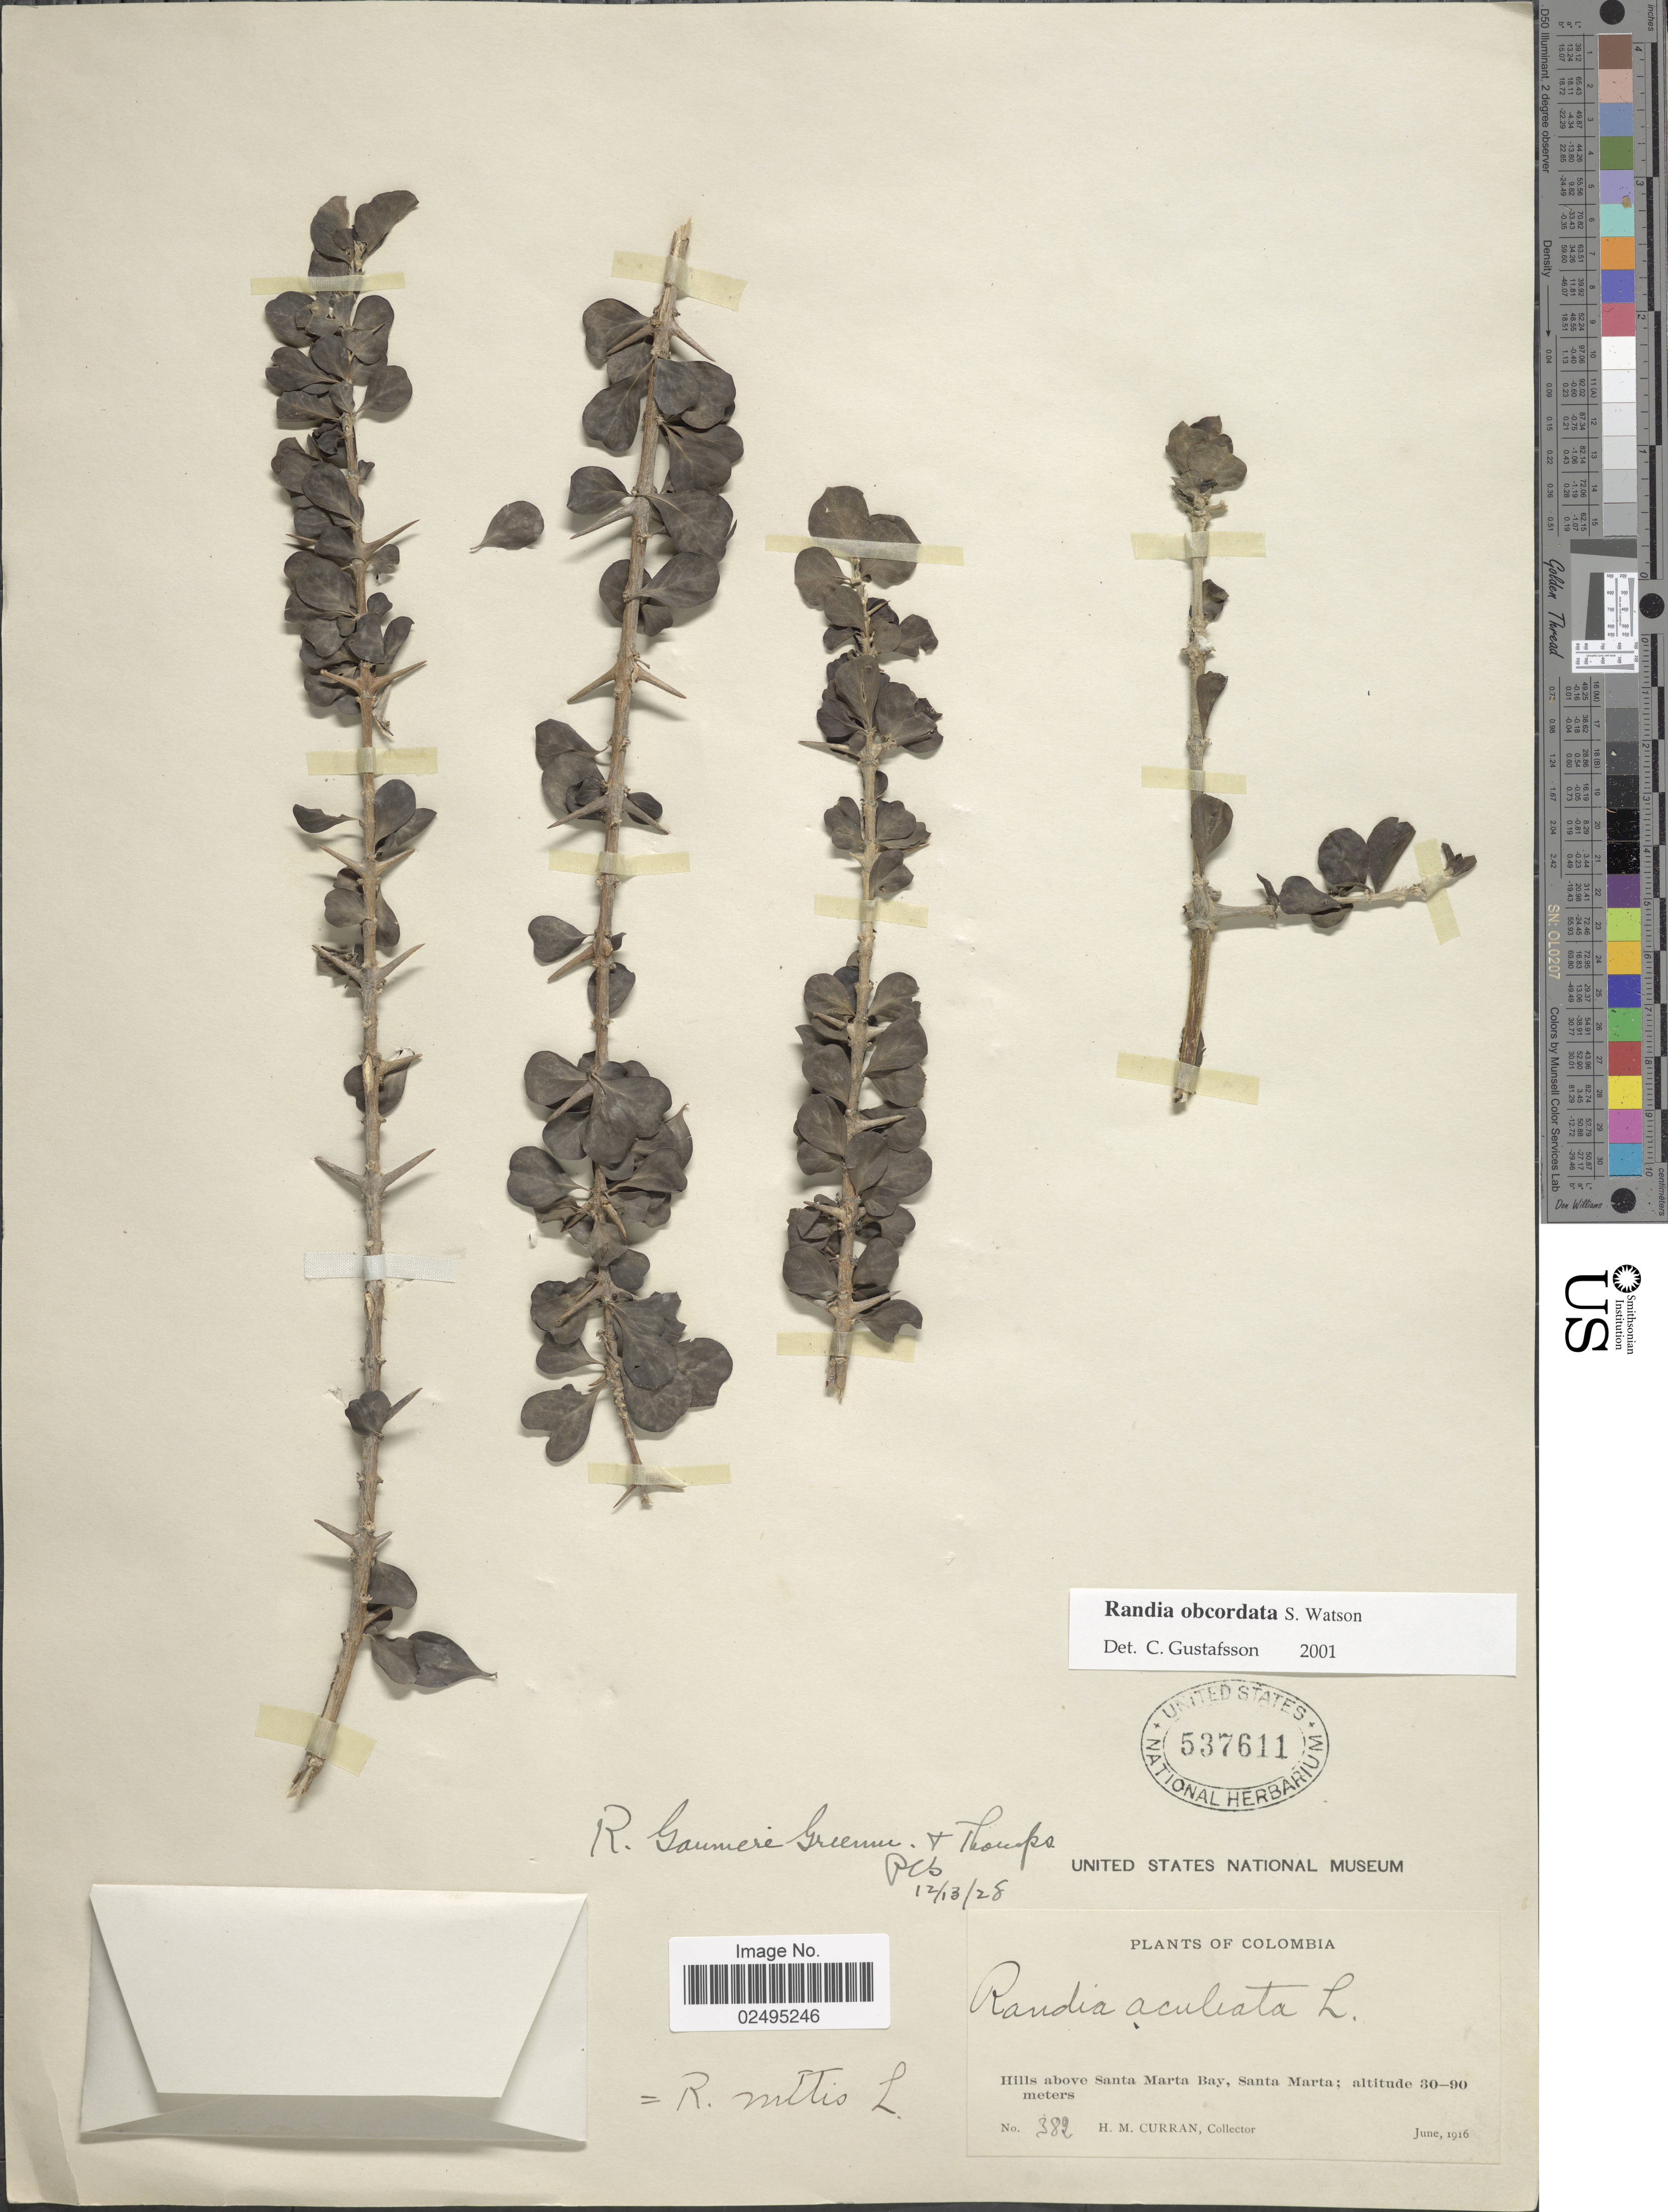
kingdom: Plantae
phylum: Tracheophyta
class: Magnoliopsida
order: Gentianales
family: Rubiaceae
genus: Randia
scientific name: Randia obcordata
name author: S. Watson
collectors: H. M. Curran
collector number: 382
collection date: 1916-06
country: Colombia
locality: Hills above Santa Marta Bay, Santa Marta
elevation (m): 30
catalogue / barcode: US 537611